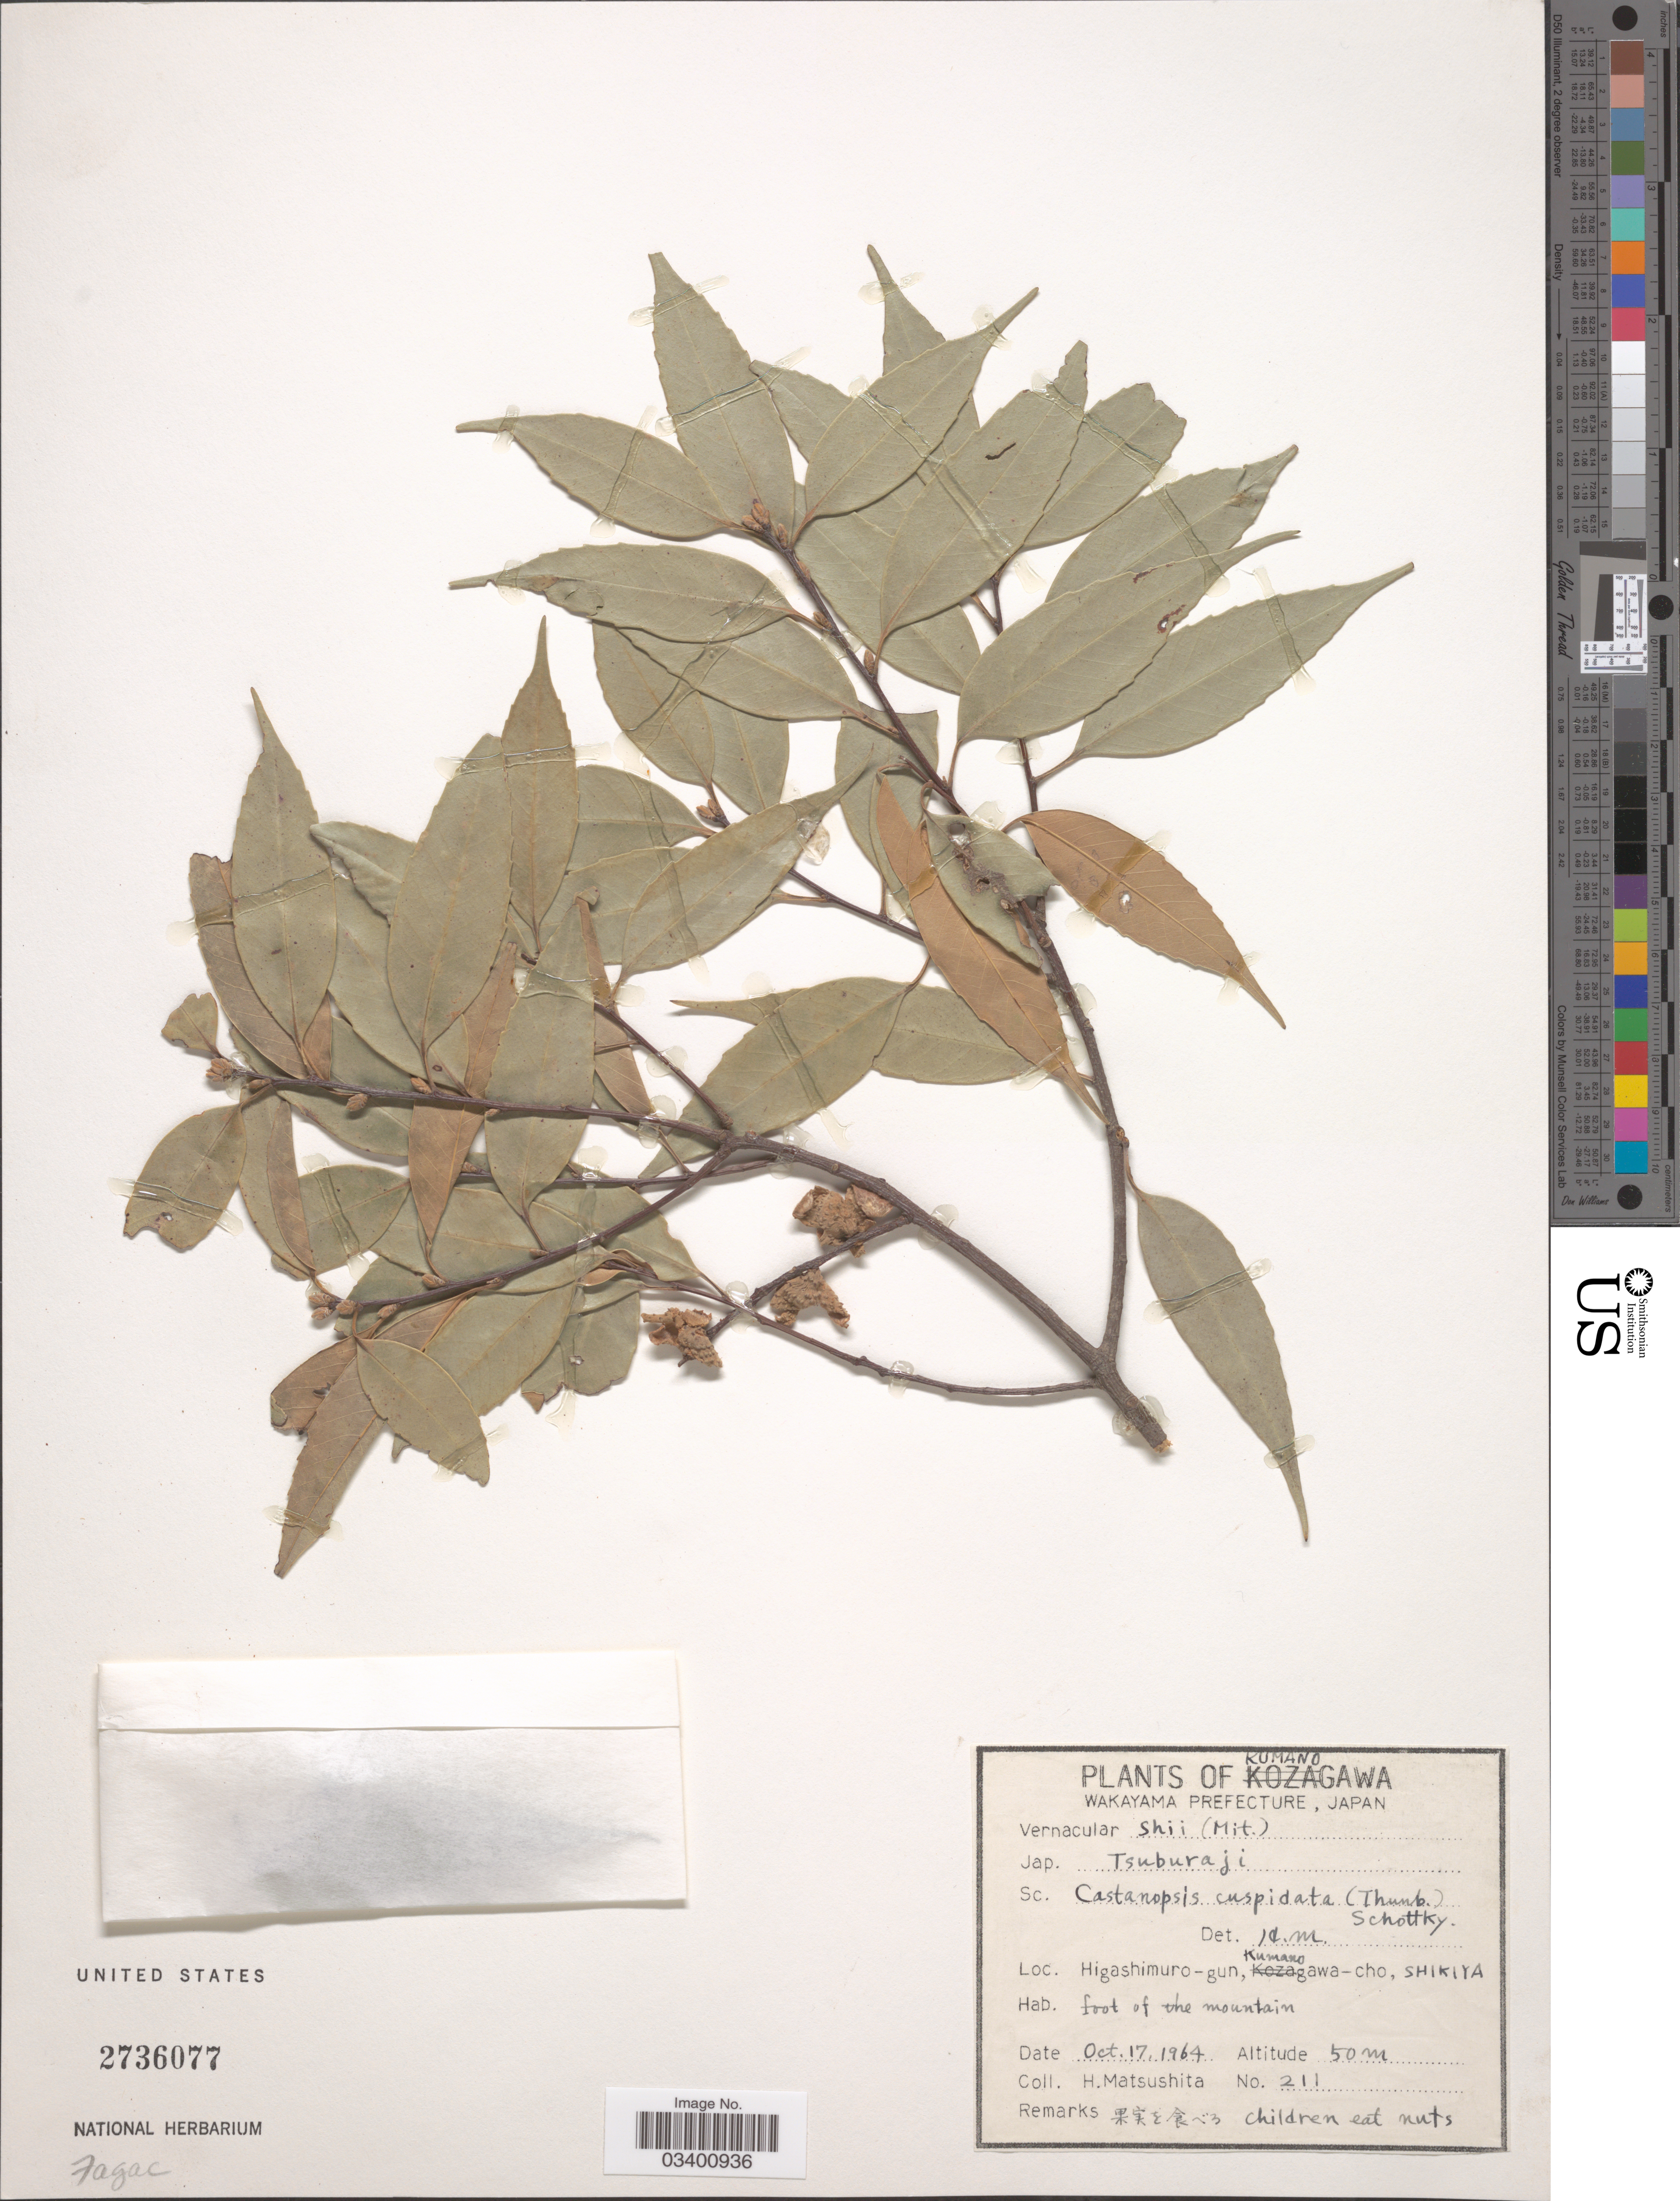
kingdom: Plantae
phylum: Tracheophyta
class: Magnoliopsida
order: Fagales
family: Fagaceae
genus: Castanopsis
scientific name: Castanopsis cuspidata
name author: (Thunb.) Schottky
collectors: H. Matsushita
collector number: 211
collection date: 1964-10-17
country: Japan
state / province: Wakayama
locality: Kumano, Wakayama Prefecture. Higashimuro-gun, Kumano-cho, Shikiya.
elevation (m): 50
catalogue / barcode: US 2736077